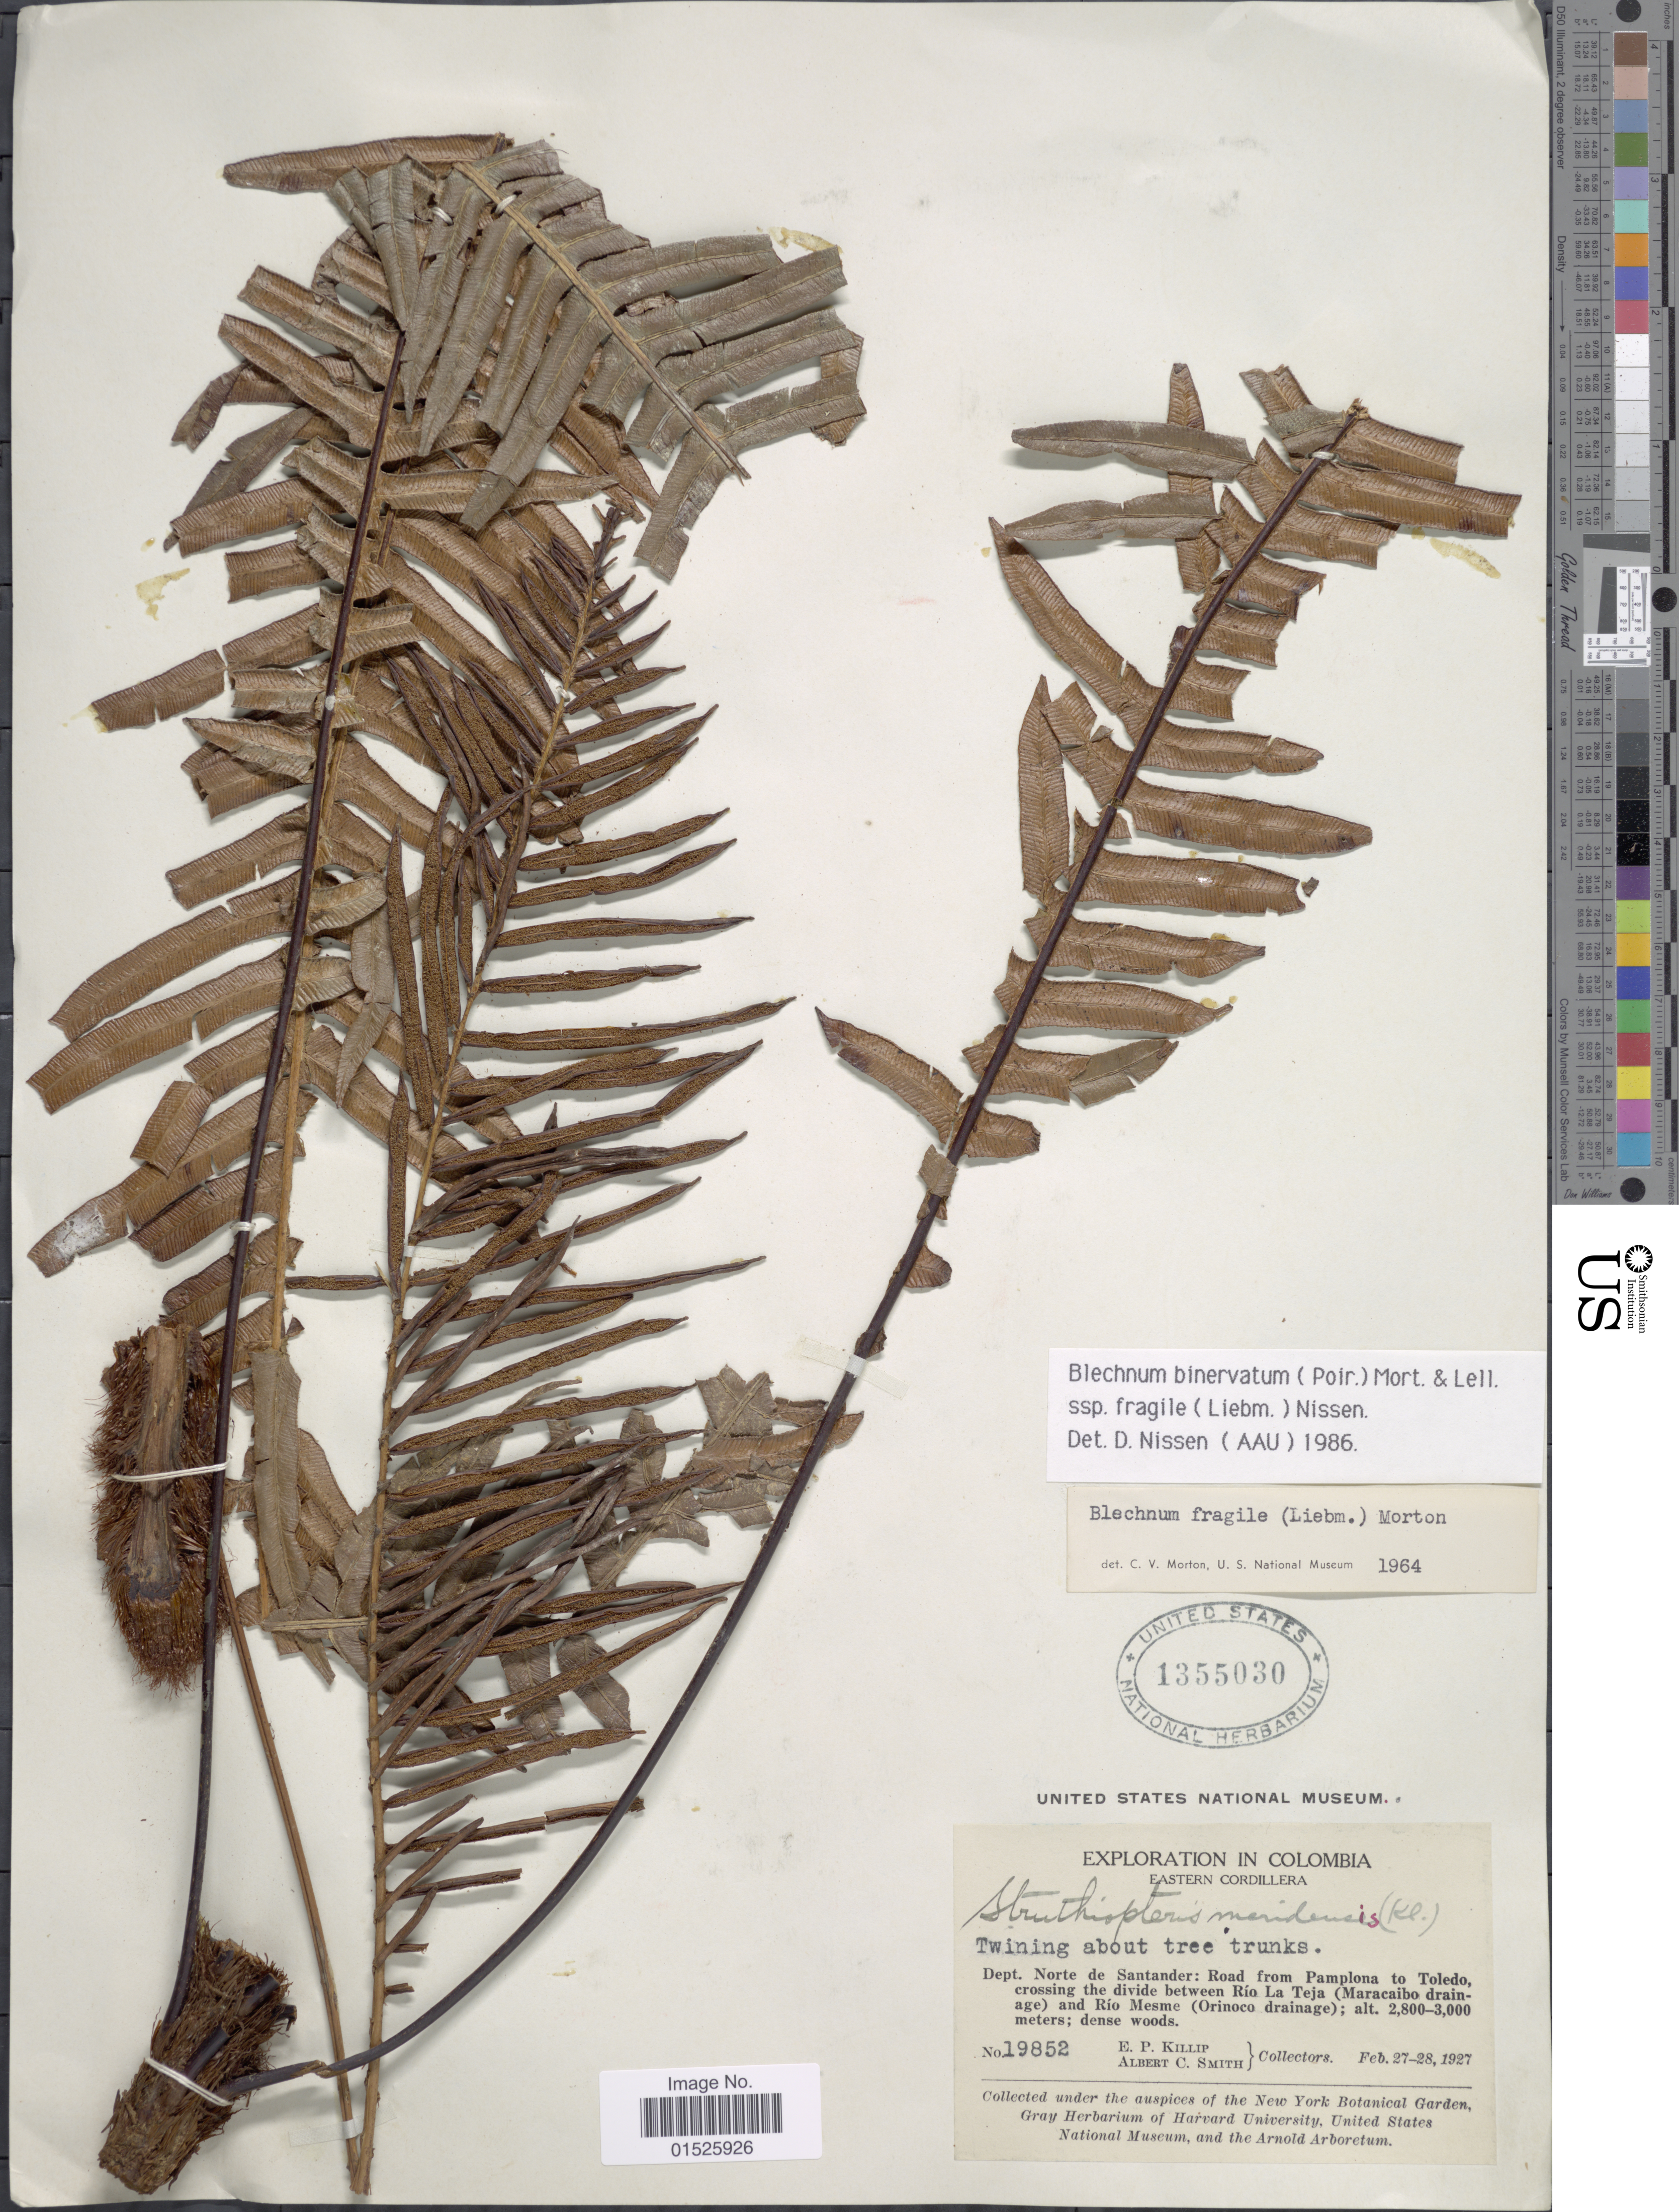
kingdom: Plantae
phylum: Tracheophyta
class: Polypodiopsida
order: Polypodiales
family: Blechnaceae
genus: Blechnum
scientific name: Blechnum fragile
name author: (Liebm.) C.V. Morton & Lellinger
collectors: E. P. Killip & A. C. Smith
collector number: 19852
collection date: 1927-02-27/1927-02-28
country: Colombia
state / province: Norte de Santander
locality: Eastern Cordillera. Road from Pamplona to Toledo, crossing the divide between Río La Teja (Maracaibo drainage) and Río Mesme (Orinoco drainage)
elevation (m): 2800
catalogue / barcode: US 1355030